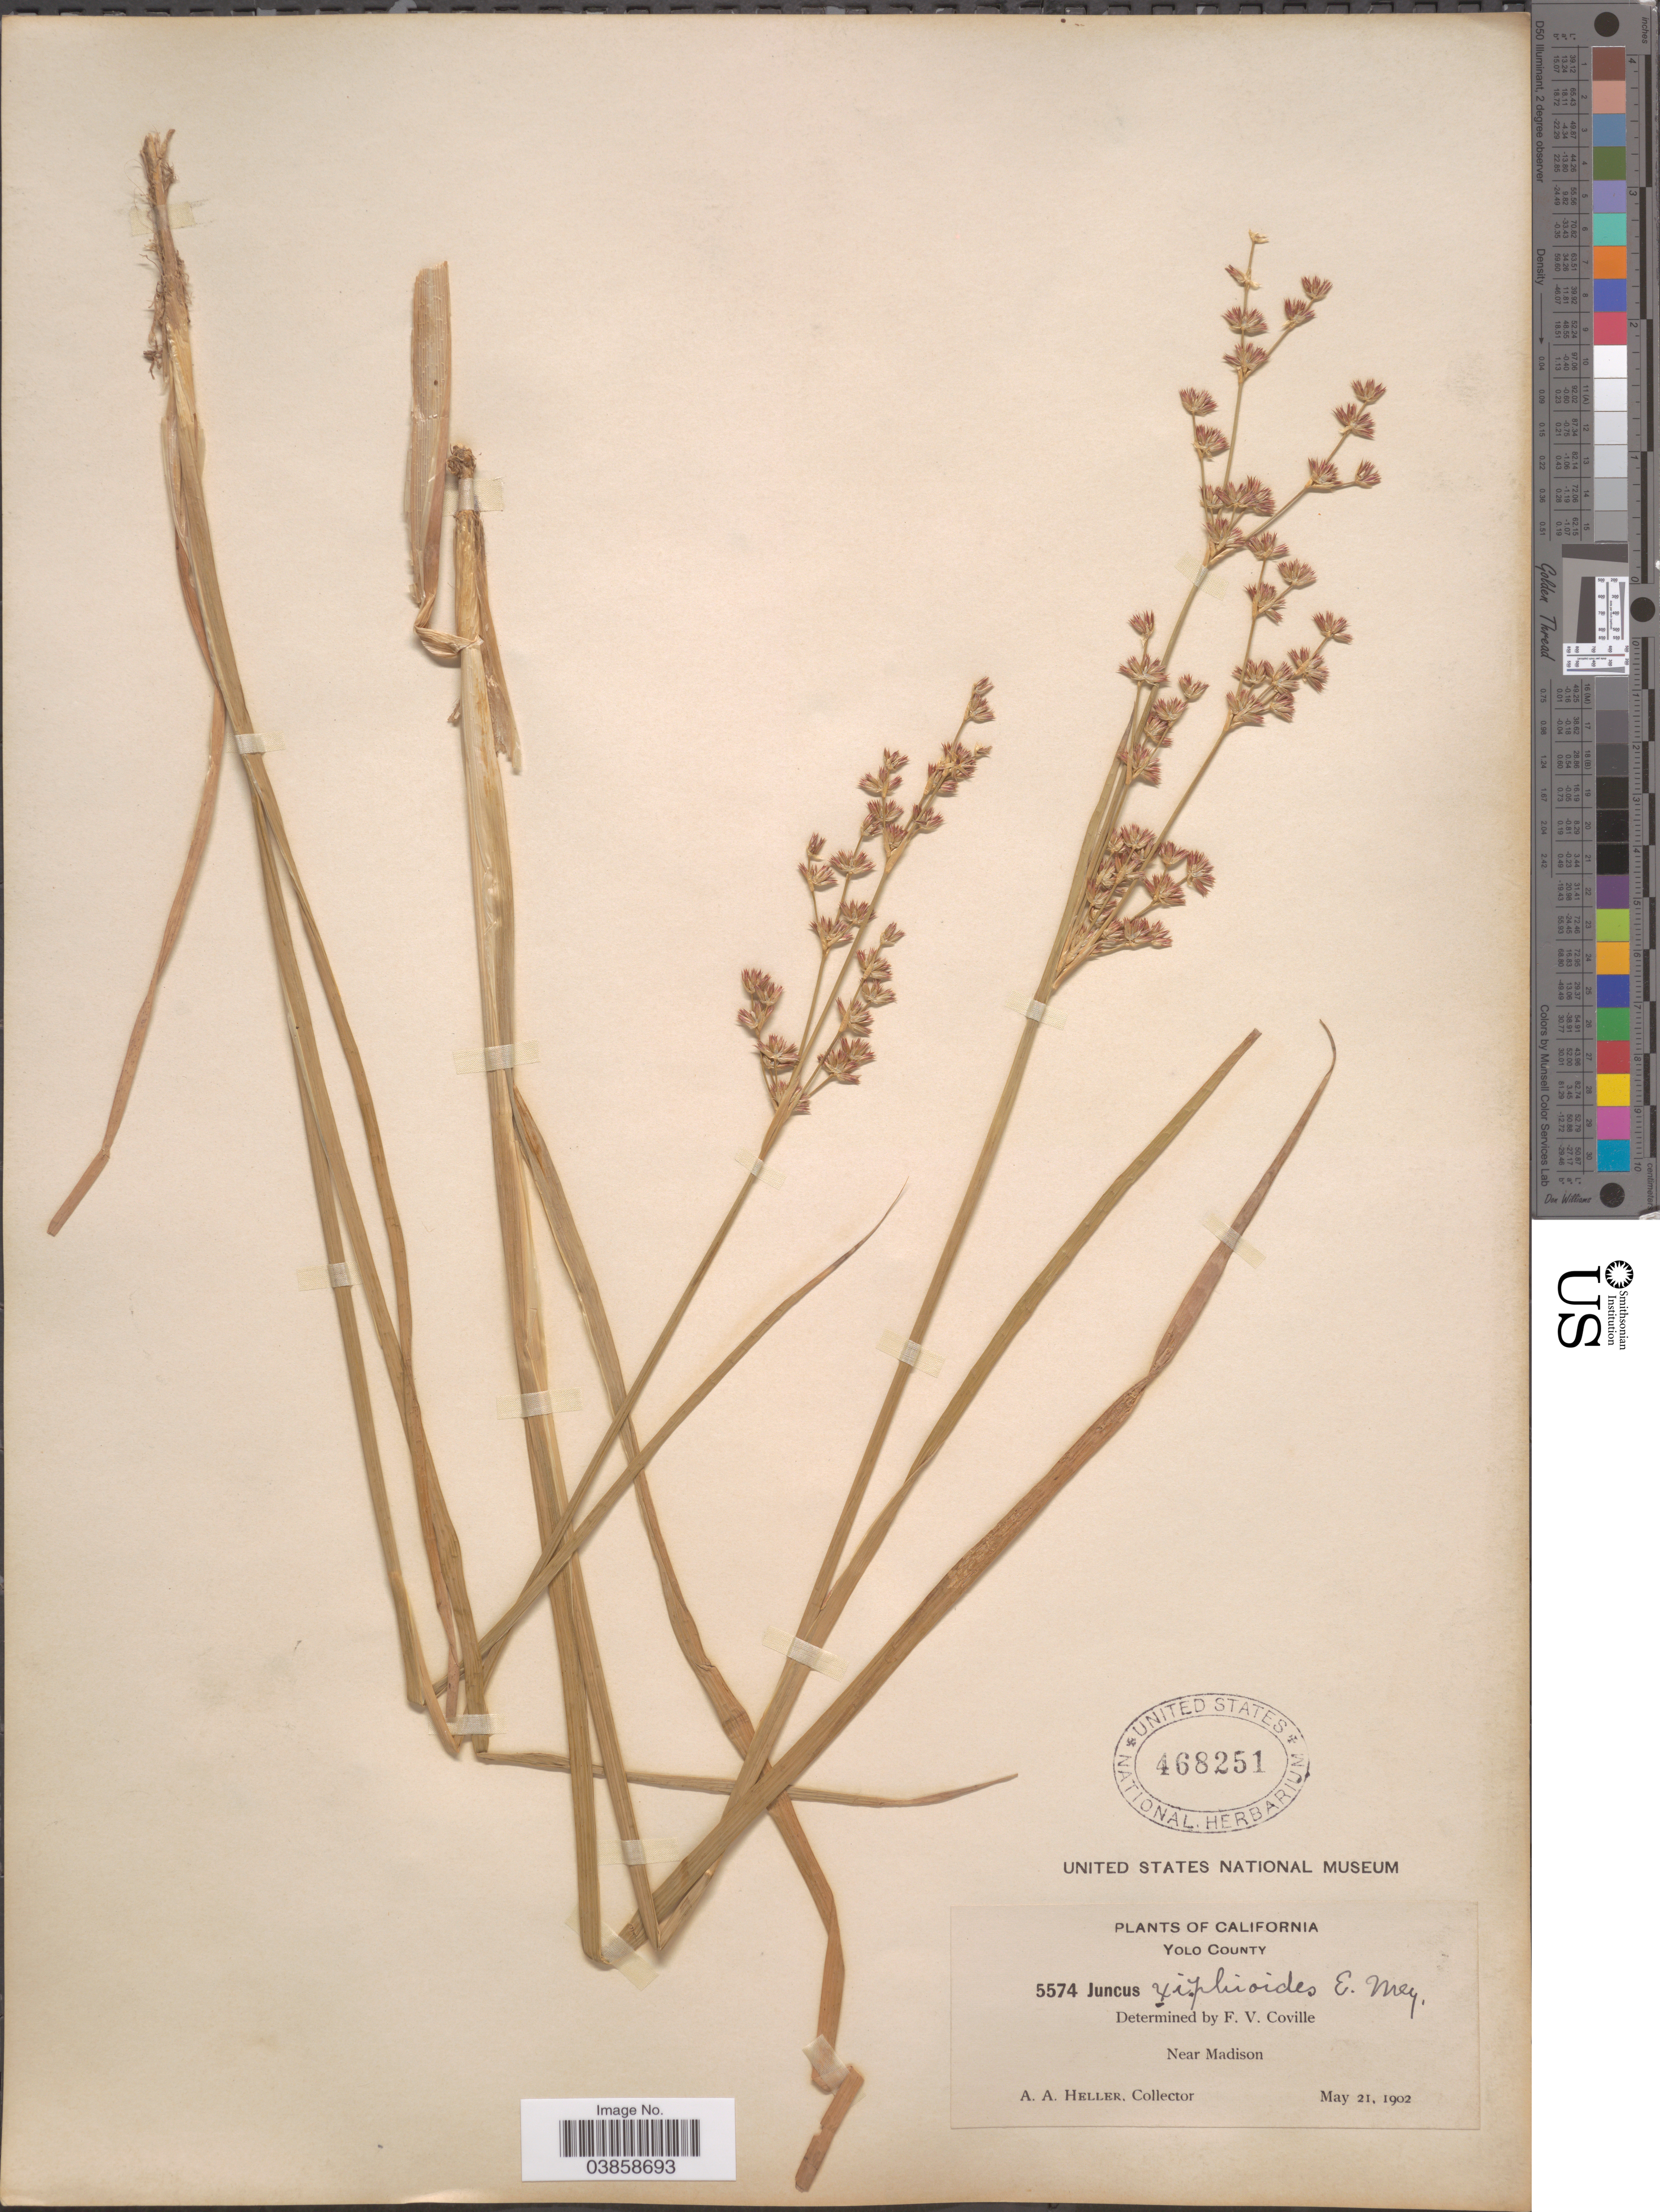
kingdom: Plantae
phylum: Tracheophyta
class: Liliopsida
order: Poales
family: Juncaceae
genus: Juncus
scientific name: Juncus xiphioides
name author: E. Mey.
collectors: A. A. Heller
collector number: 5574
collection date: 1902-05-21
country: United States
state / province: California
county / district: Yolo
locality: Yolo County. Near Madison.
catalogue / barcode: US 468251